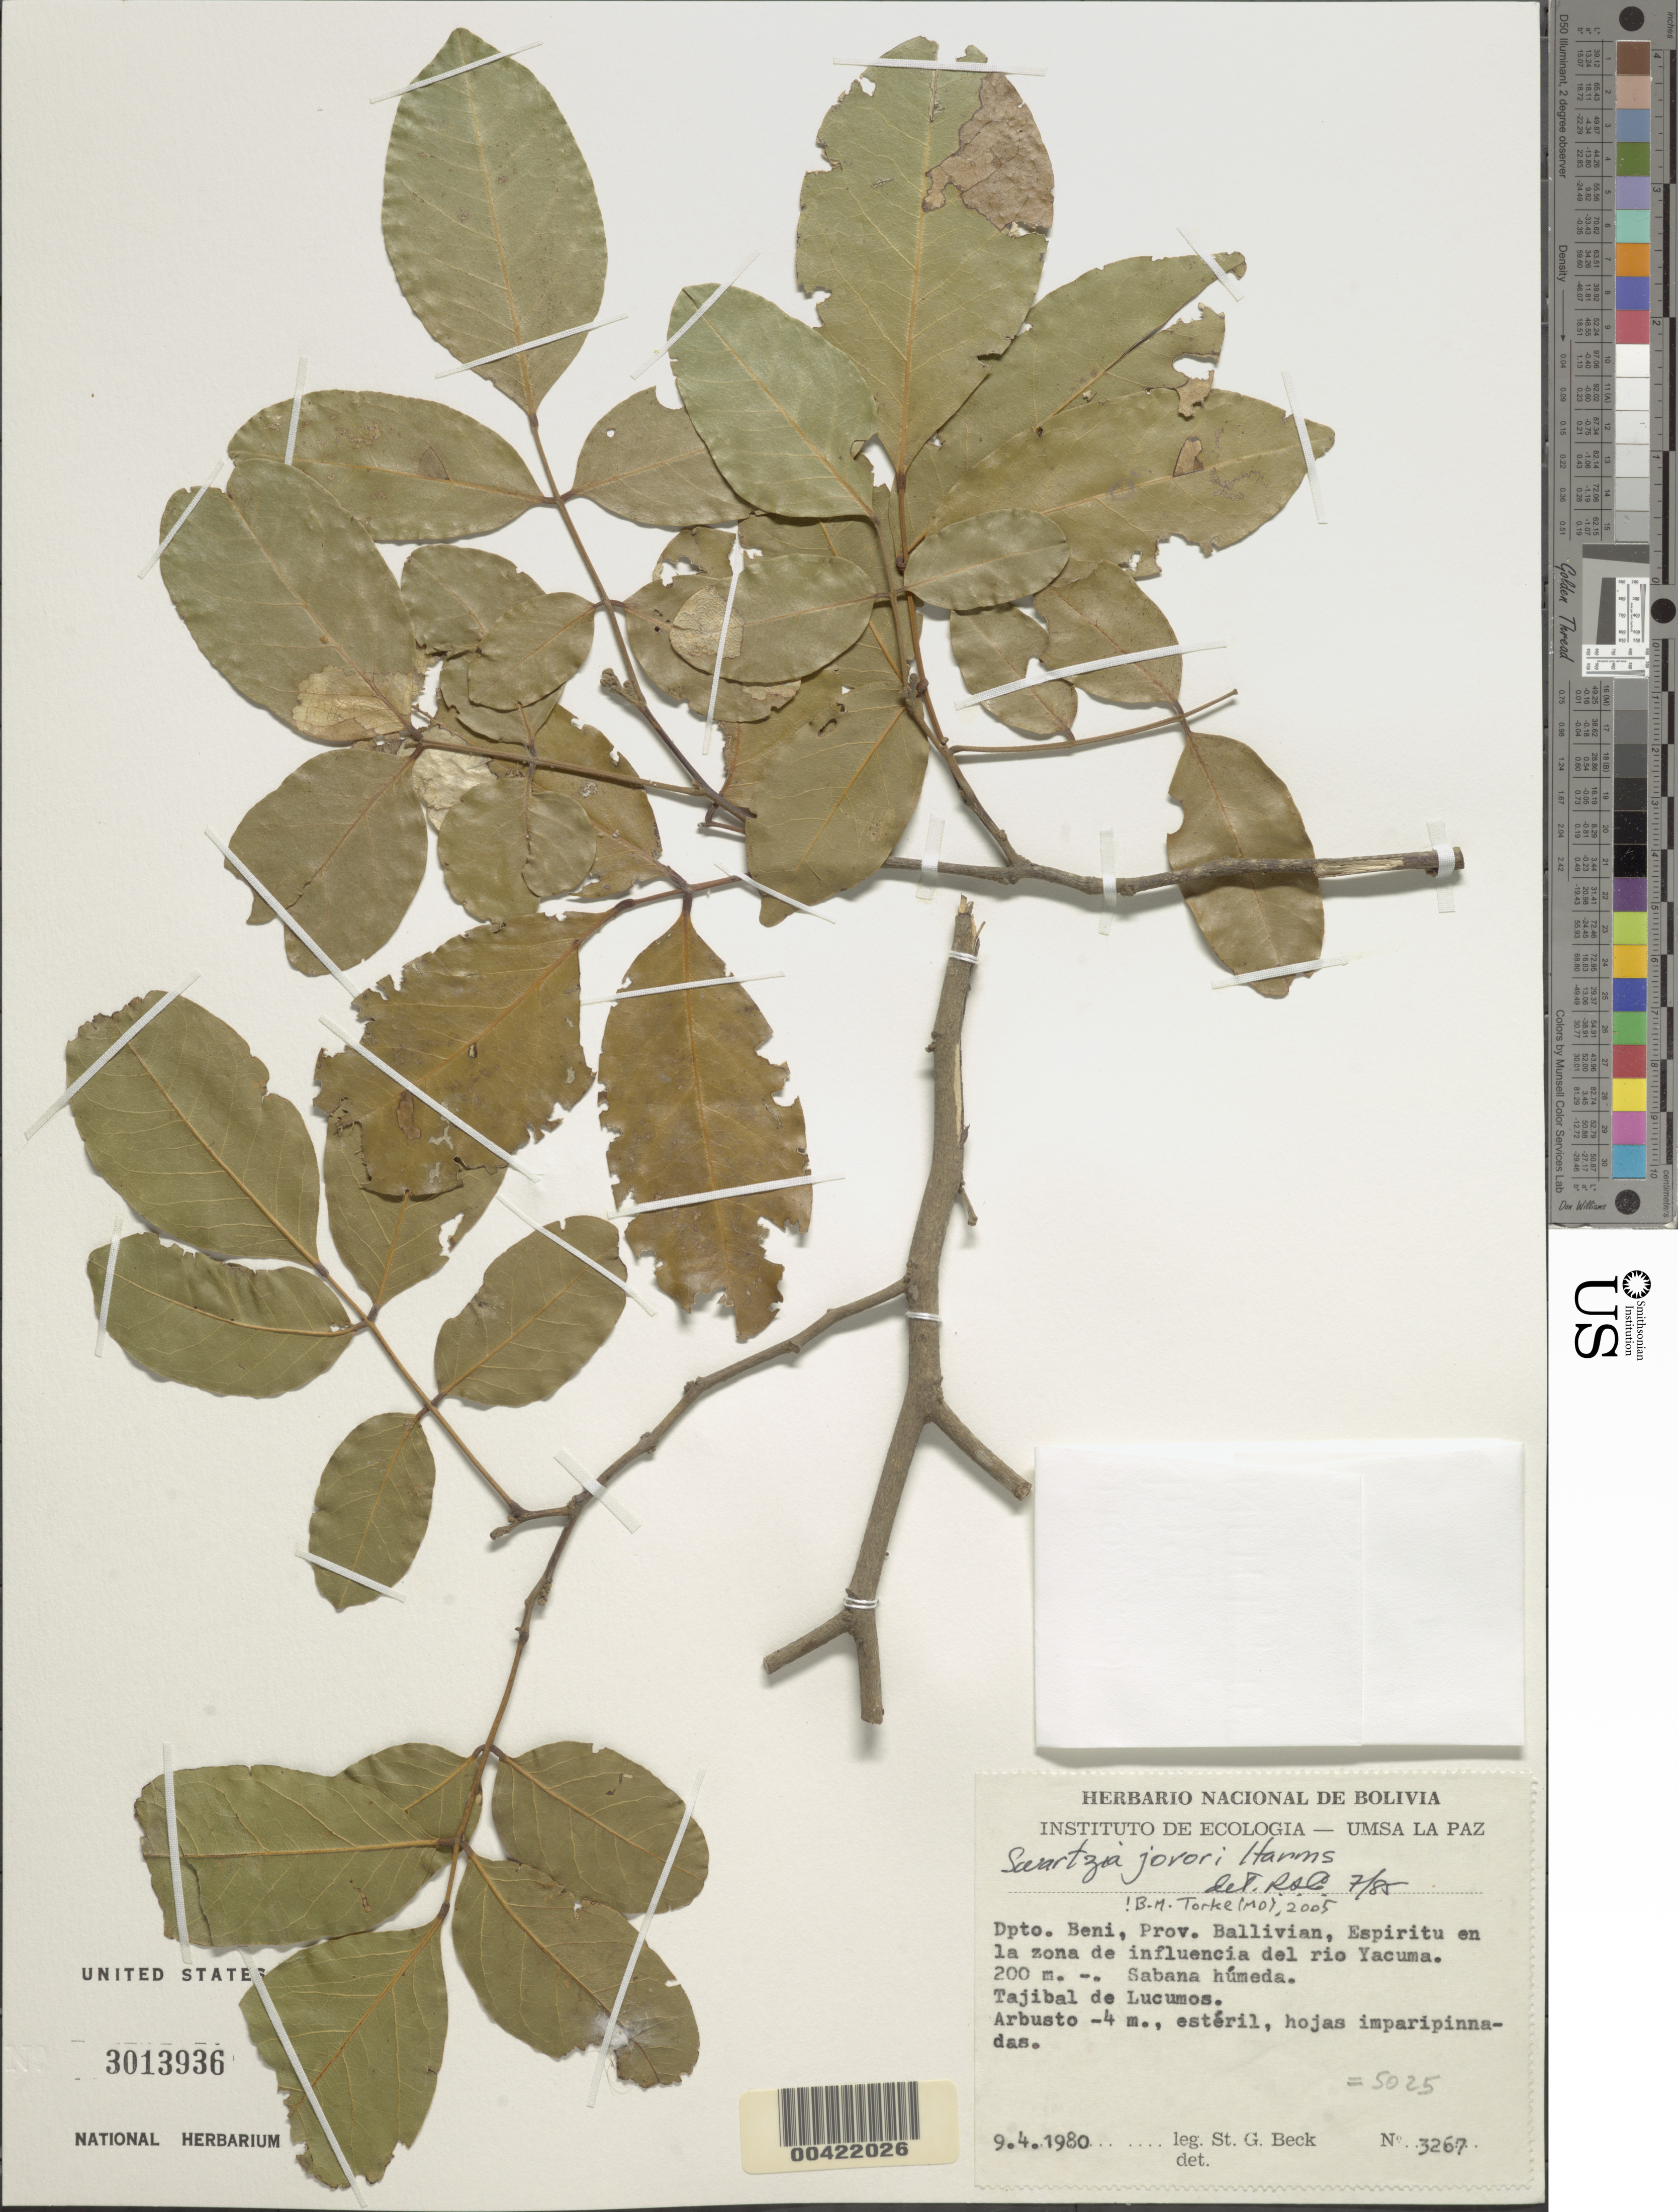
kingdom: Plantae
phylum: Tracheophyta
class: Magnoliopsida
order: Fabales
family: Fabaceae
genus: Swartzia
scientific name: Swartzia jorori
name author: Harms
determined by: Cowan, R. S.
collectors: S. G. Beck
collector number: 3267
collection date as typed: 09 Apr 1980 or 04 Sep 1980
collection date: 1980-04-09 or 1980-09-04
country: Bolivia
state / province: Beni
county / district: General José Ballivián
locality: Tajibal de Lucumos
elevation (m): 200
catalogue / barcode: US 3013936